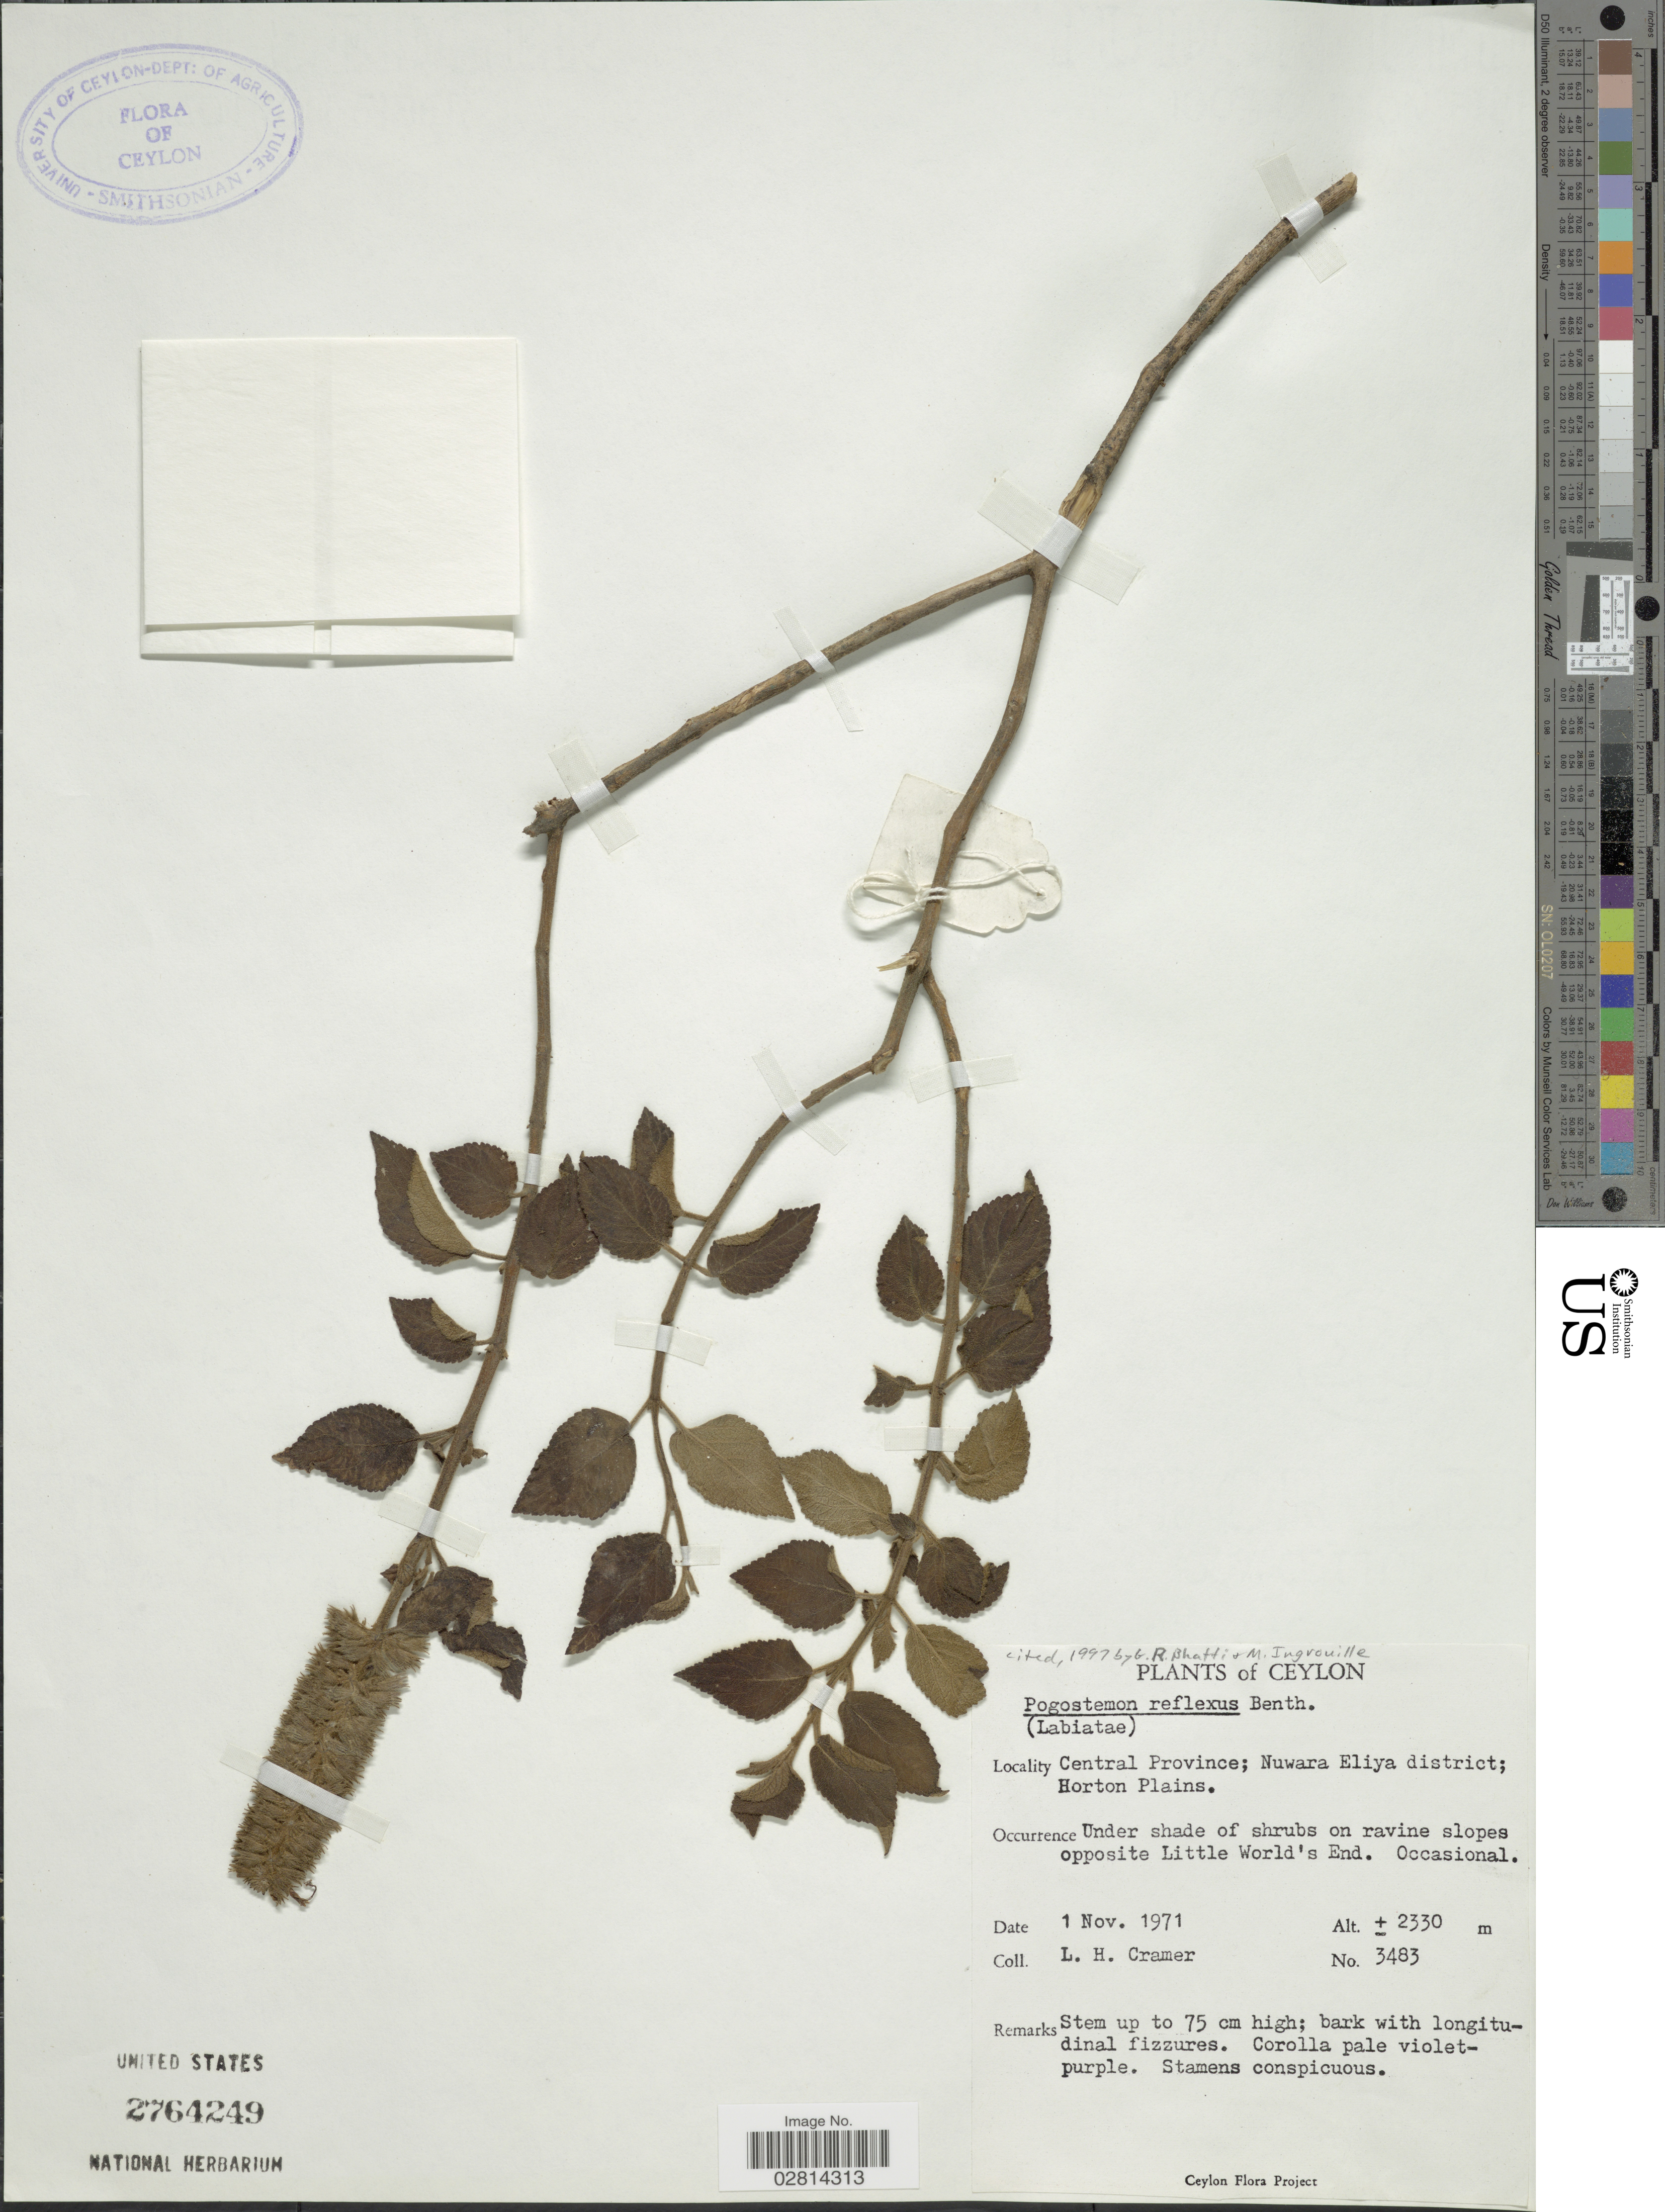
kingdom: Plantae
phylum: Tracheophyta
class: Magnoliopsida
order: Lamiales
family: Lamiaceae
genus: Pogostemon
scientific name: Pogostemon reflexus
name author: Benth.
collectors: L. H. Cramer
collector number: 3483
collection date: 1971-11-01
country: Sri Lanka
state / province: Central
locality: Ceylon. Nuwara Eliya District; Horton Plains. Under shade of shrubs on ravine slopes opposite Little World's End.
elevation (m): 2330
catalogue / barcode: US 2764249